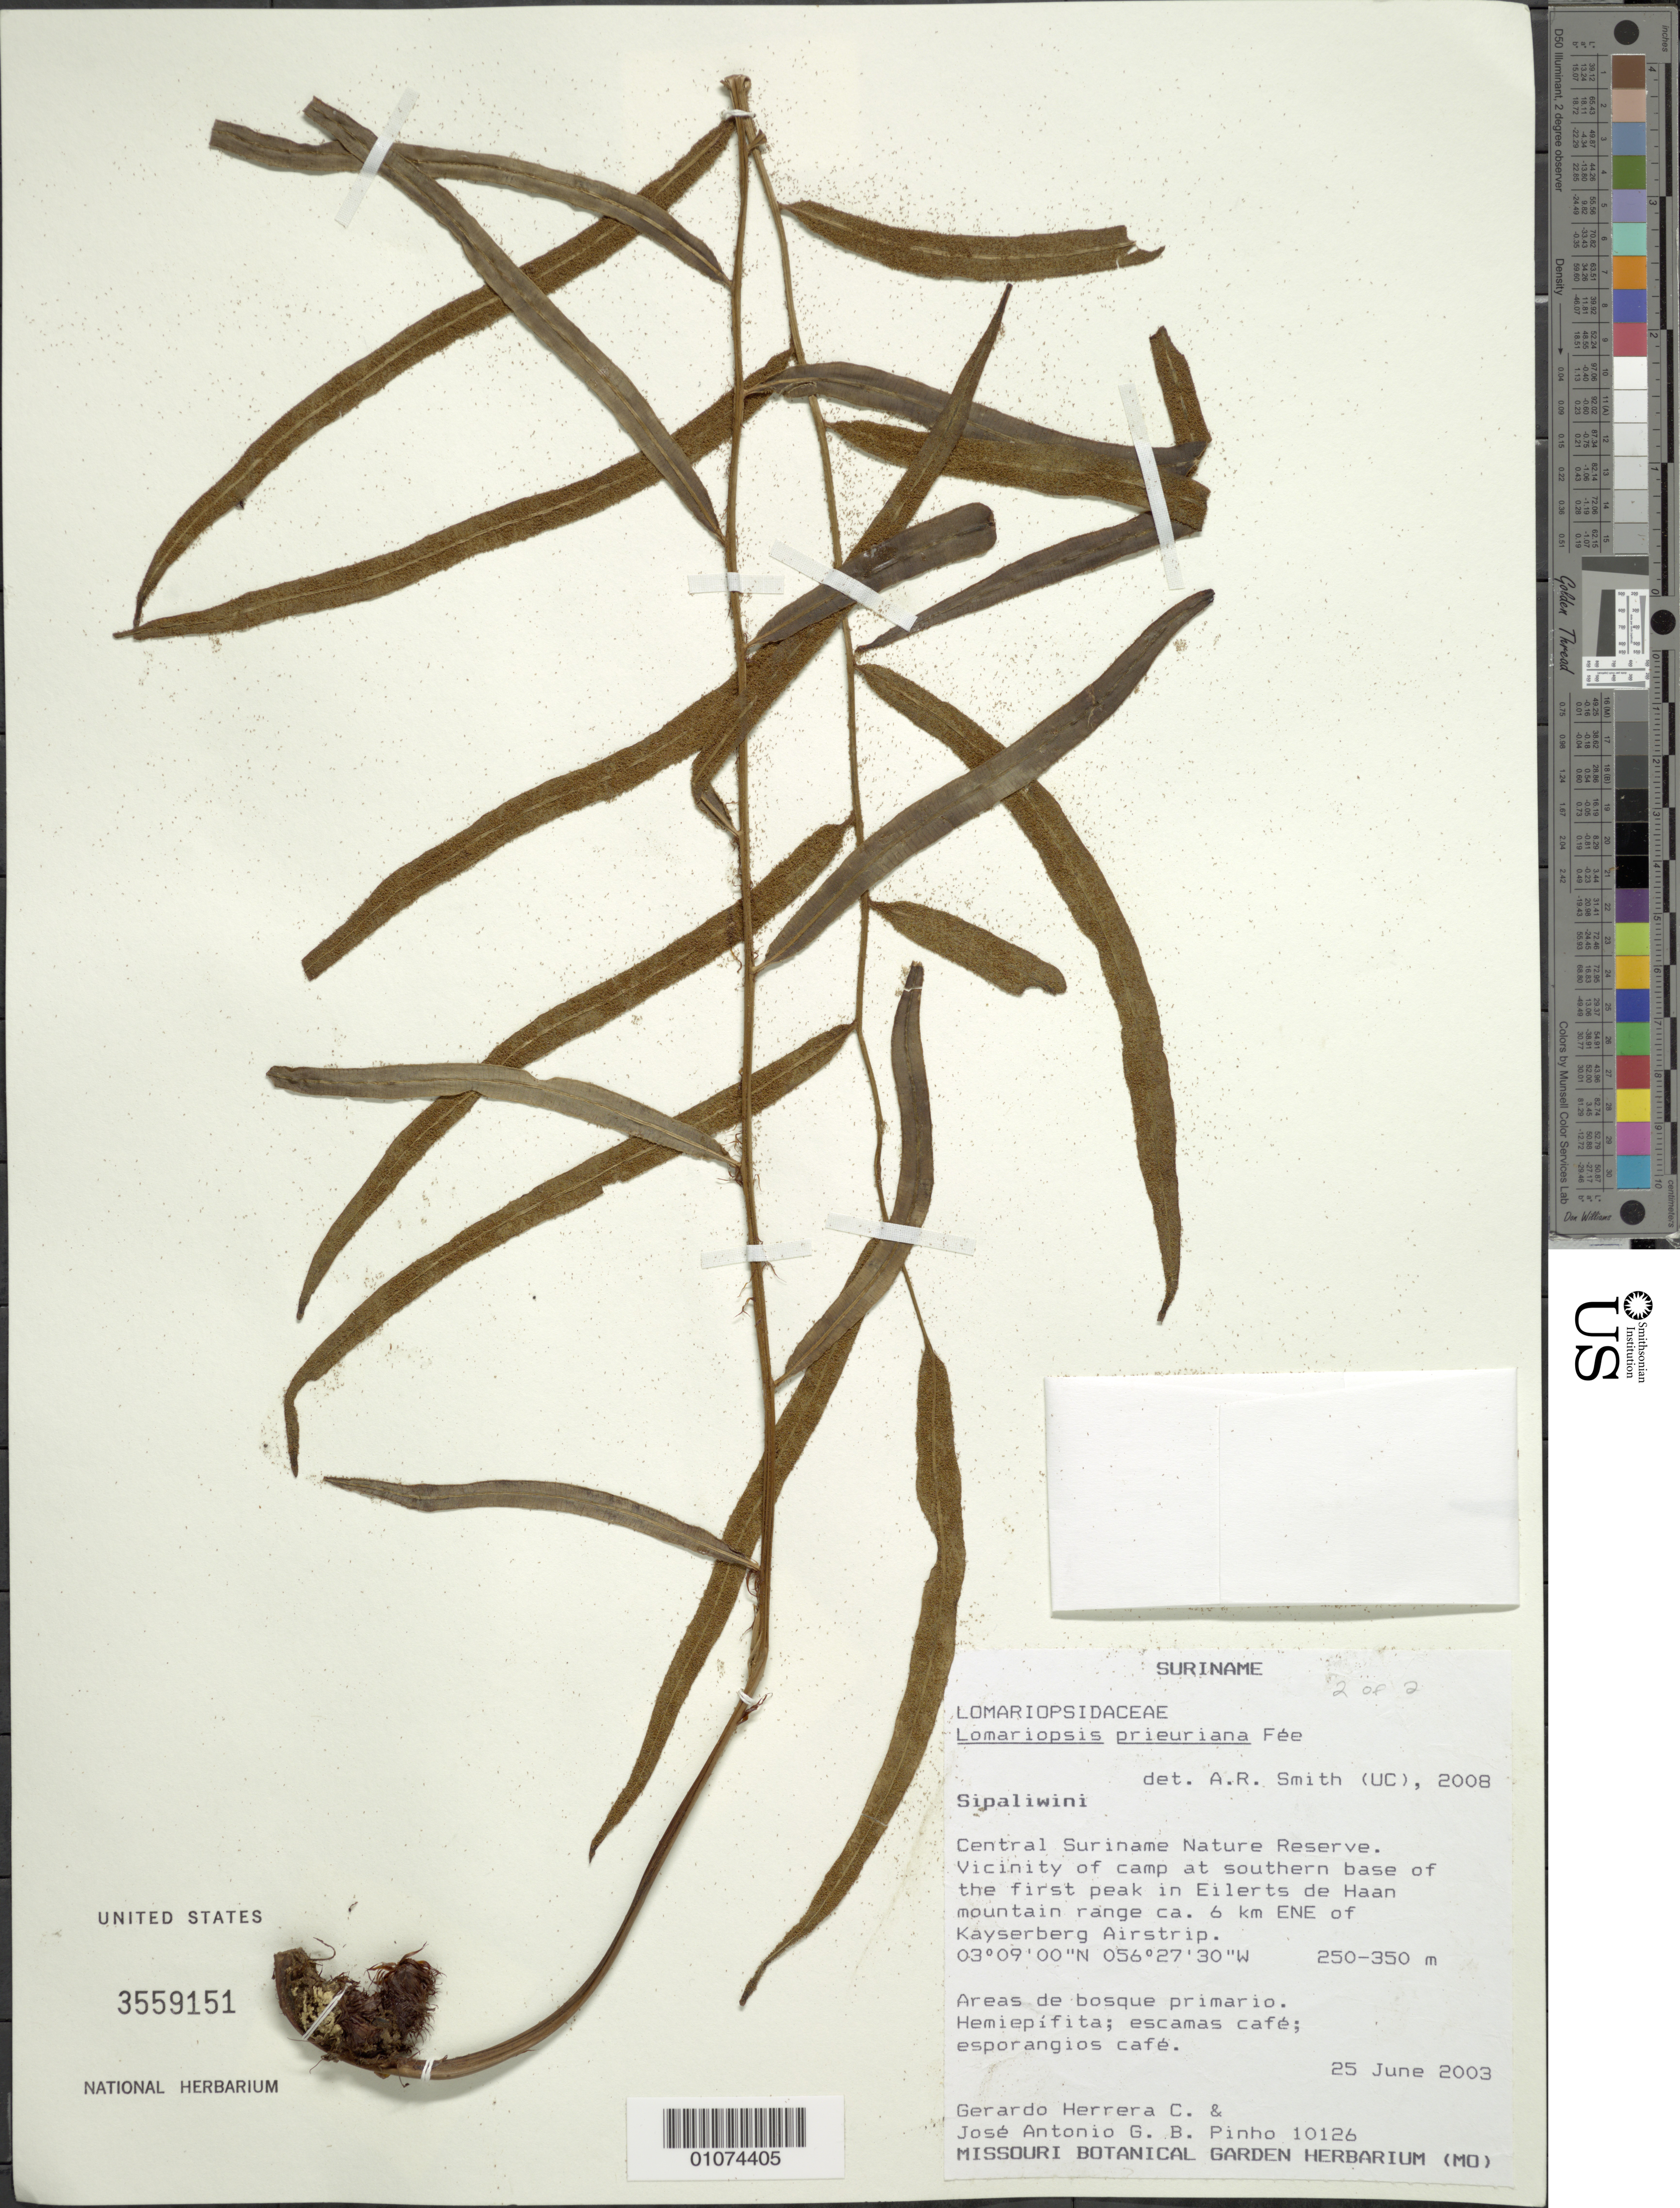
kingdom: Plantae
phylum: Tracheophyta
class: Polypodiopsida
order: Polypodiales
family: Lomariopsidaceae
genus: Lomariopsis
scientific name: Lomariopsis prieuriana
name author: Fée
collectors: G. Herrera Ch. & J. Pinho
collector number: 10126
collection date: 2003-06-25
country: Suriname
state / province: Sipaliwini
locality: Central Suriname Nature Reserve. Vicinity of Camp at southern base of the first peak in Eilerts de Haan mountain range ca. 6 km ENE of Kayserberg Airstrip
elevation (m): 250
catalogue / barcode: US 3559151